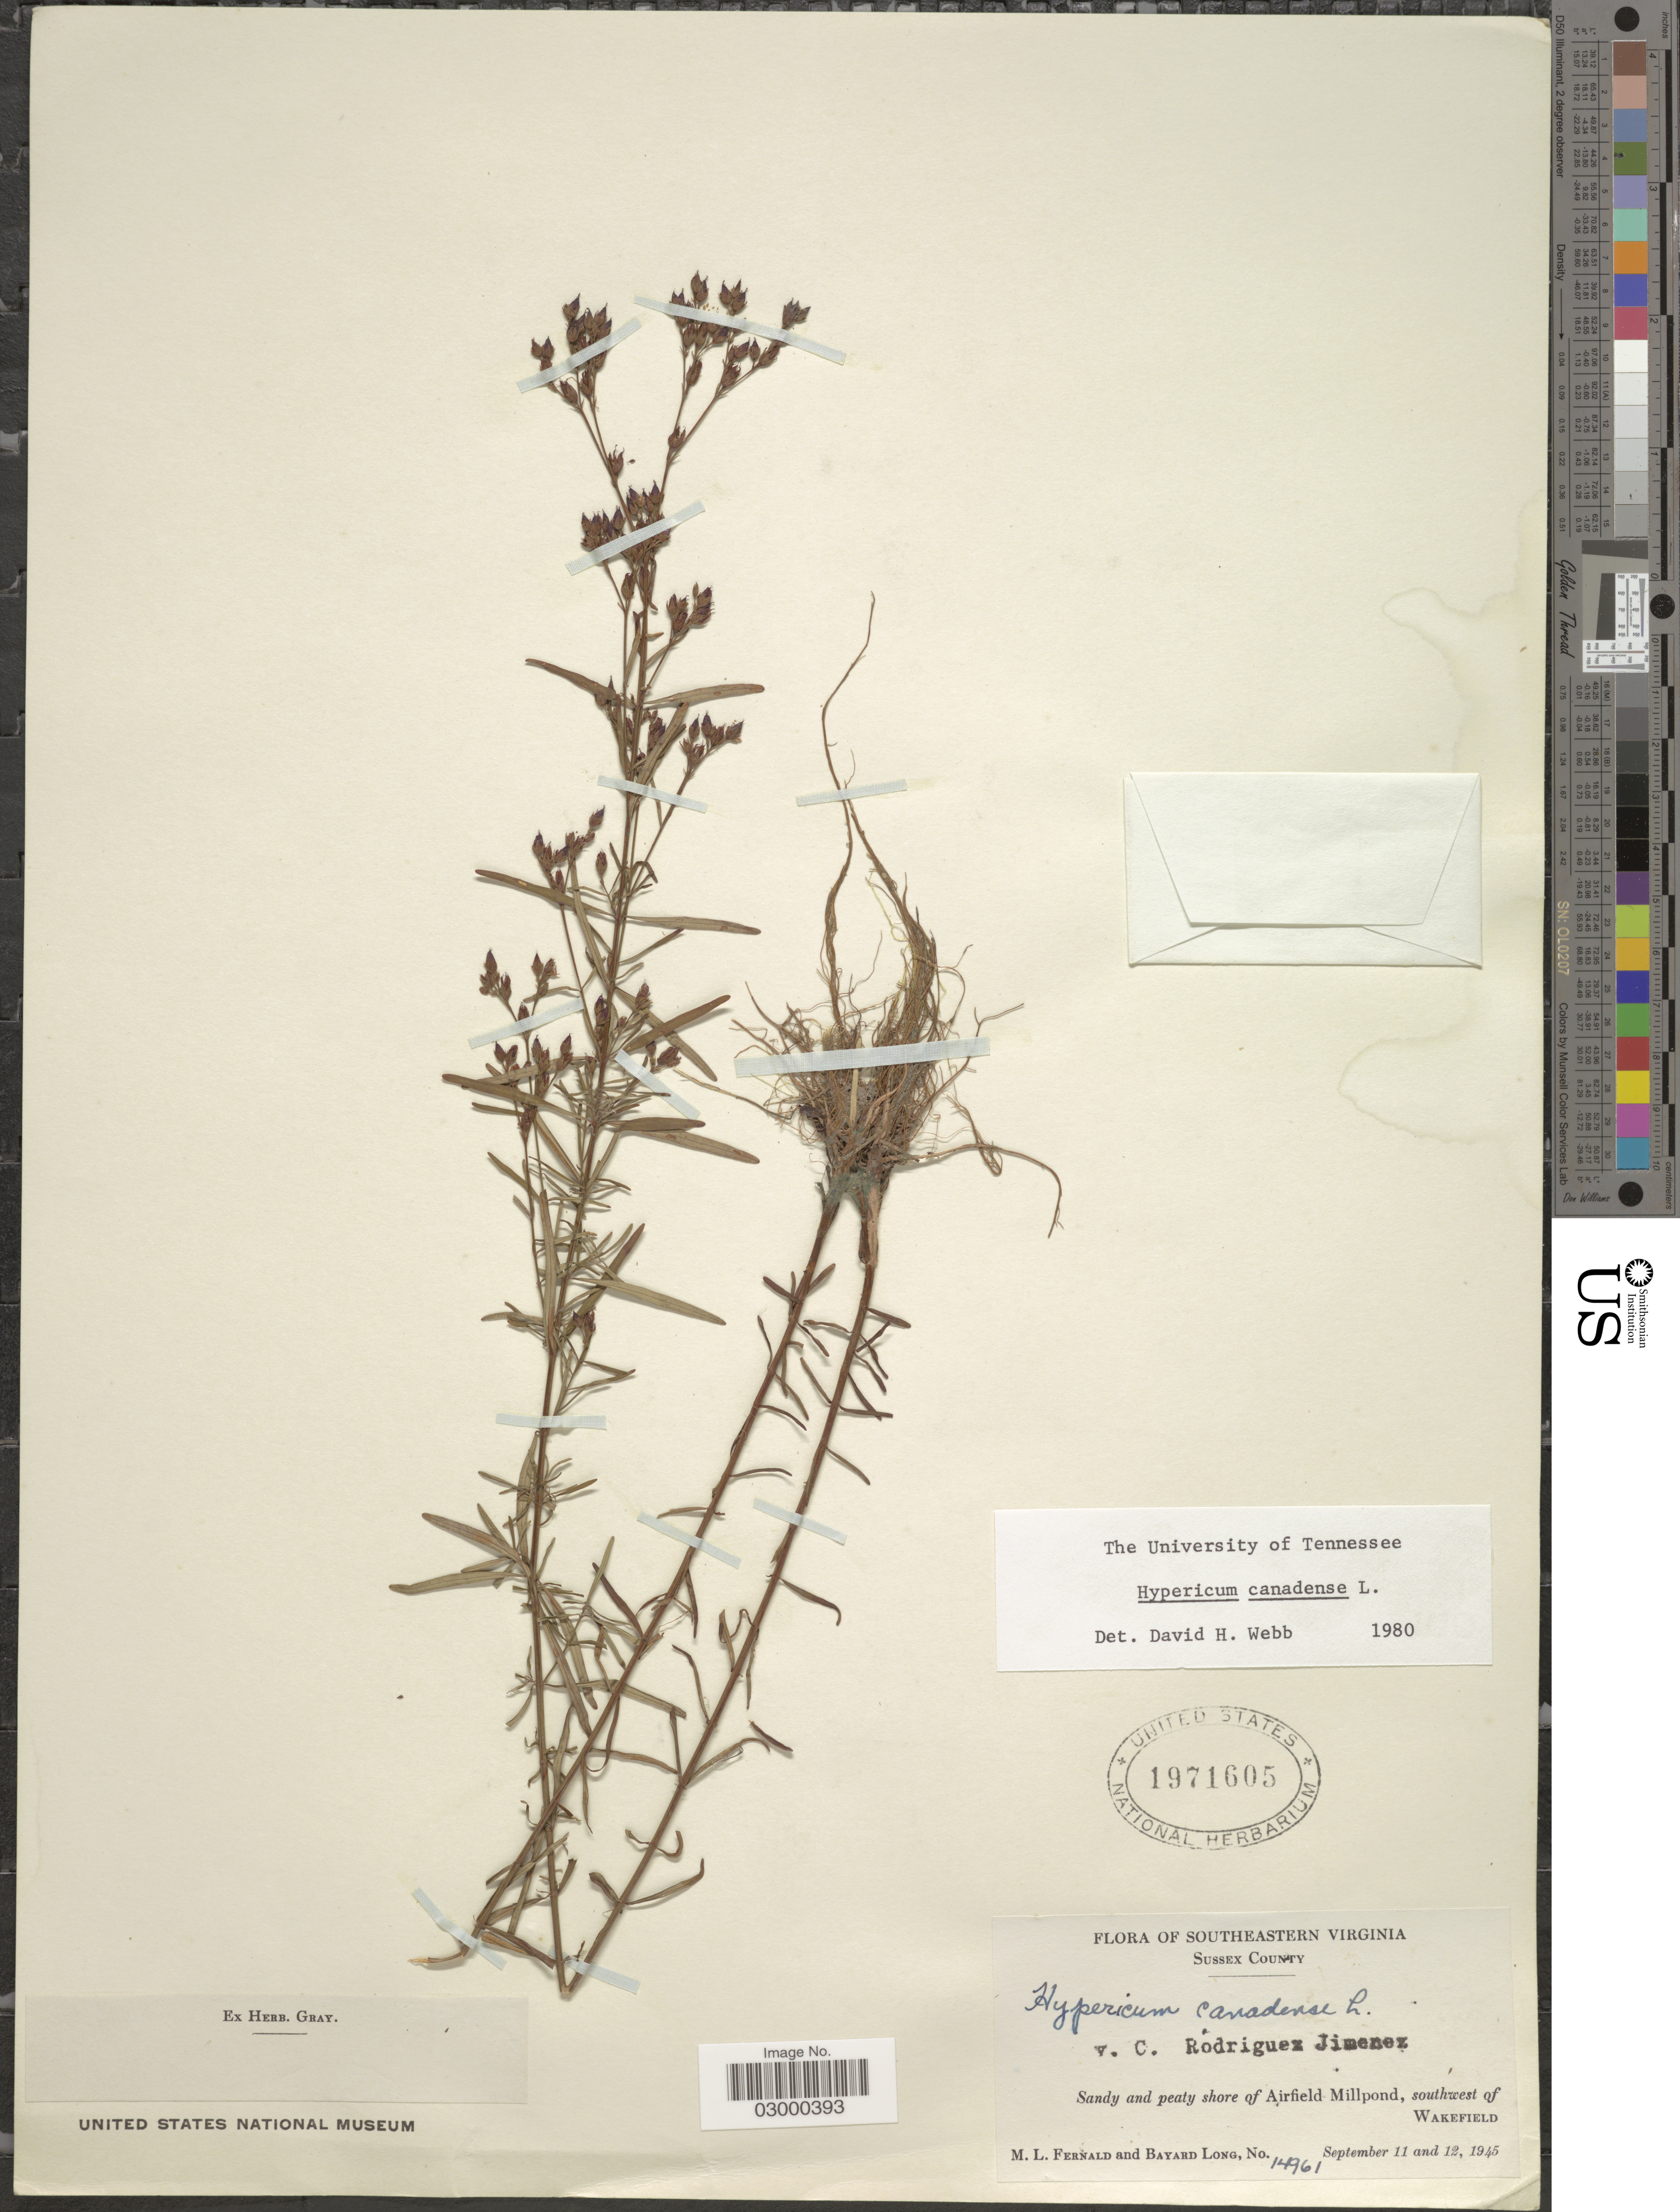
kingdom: Plantae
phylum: Tracheophyta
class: Magnoliopsida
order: Malpighiales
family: Hypericaceae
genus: Hypericum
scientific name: Hypericum canadense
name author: L.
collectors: M. L. Fernald & B. Long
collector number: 14961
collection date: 1945-09-11/1945-09-12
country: United States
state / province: Virginia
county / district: Sussex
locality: Southeastern Virginia, Sussex County, Sandy and peaty shore of Airfield Millpond, southwest of Wakefield.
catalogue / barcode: US 1971605